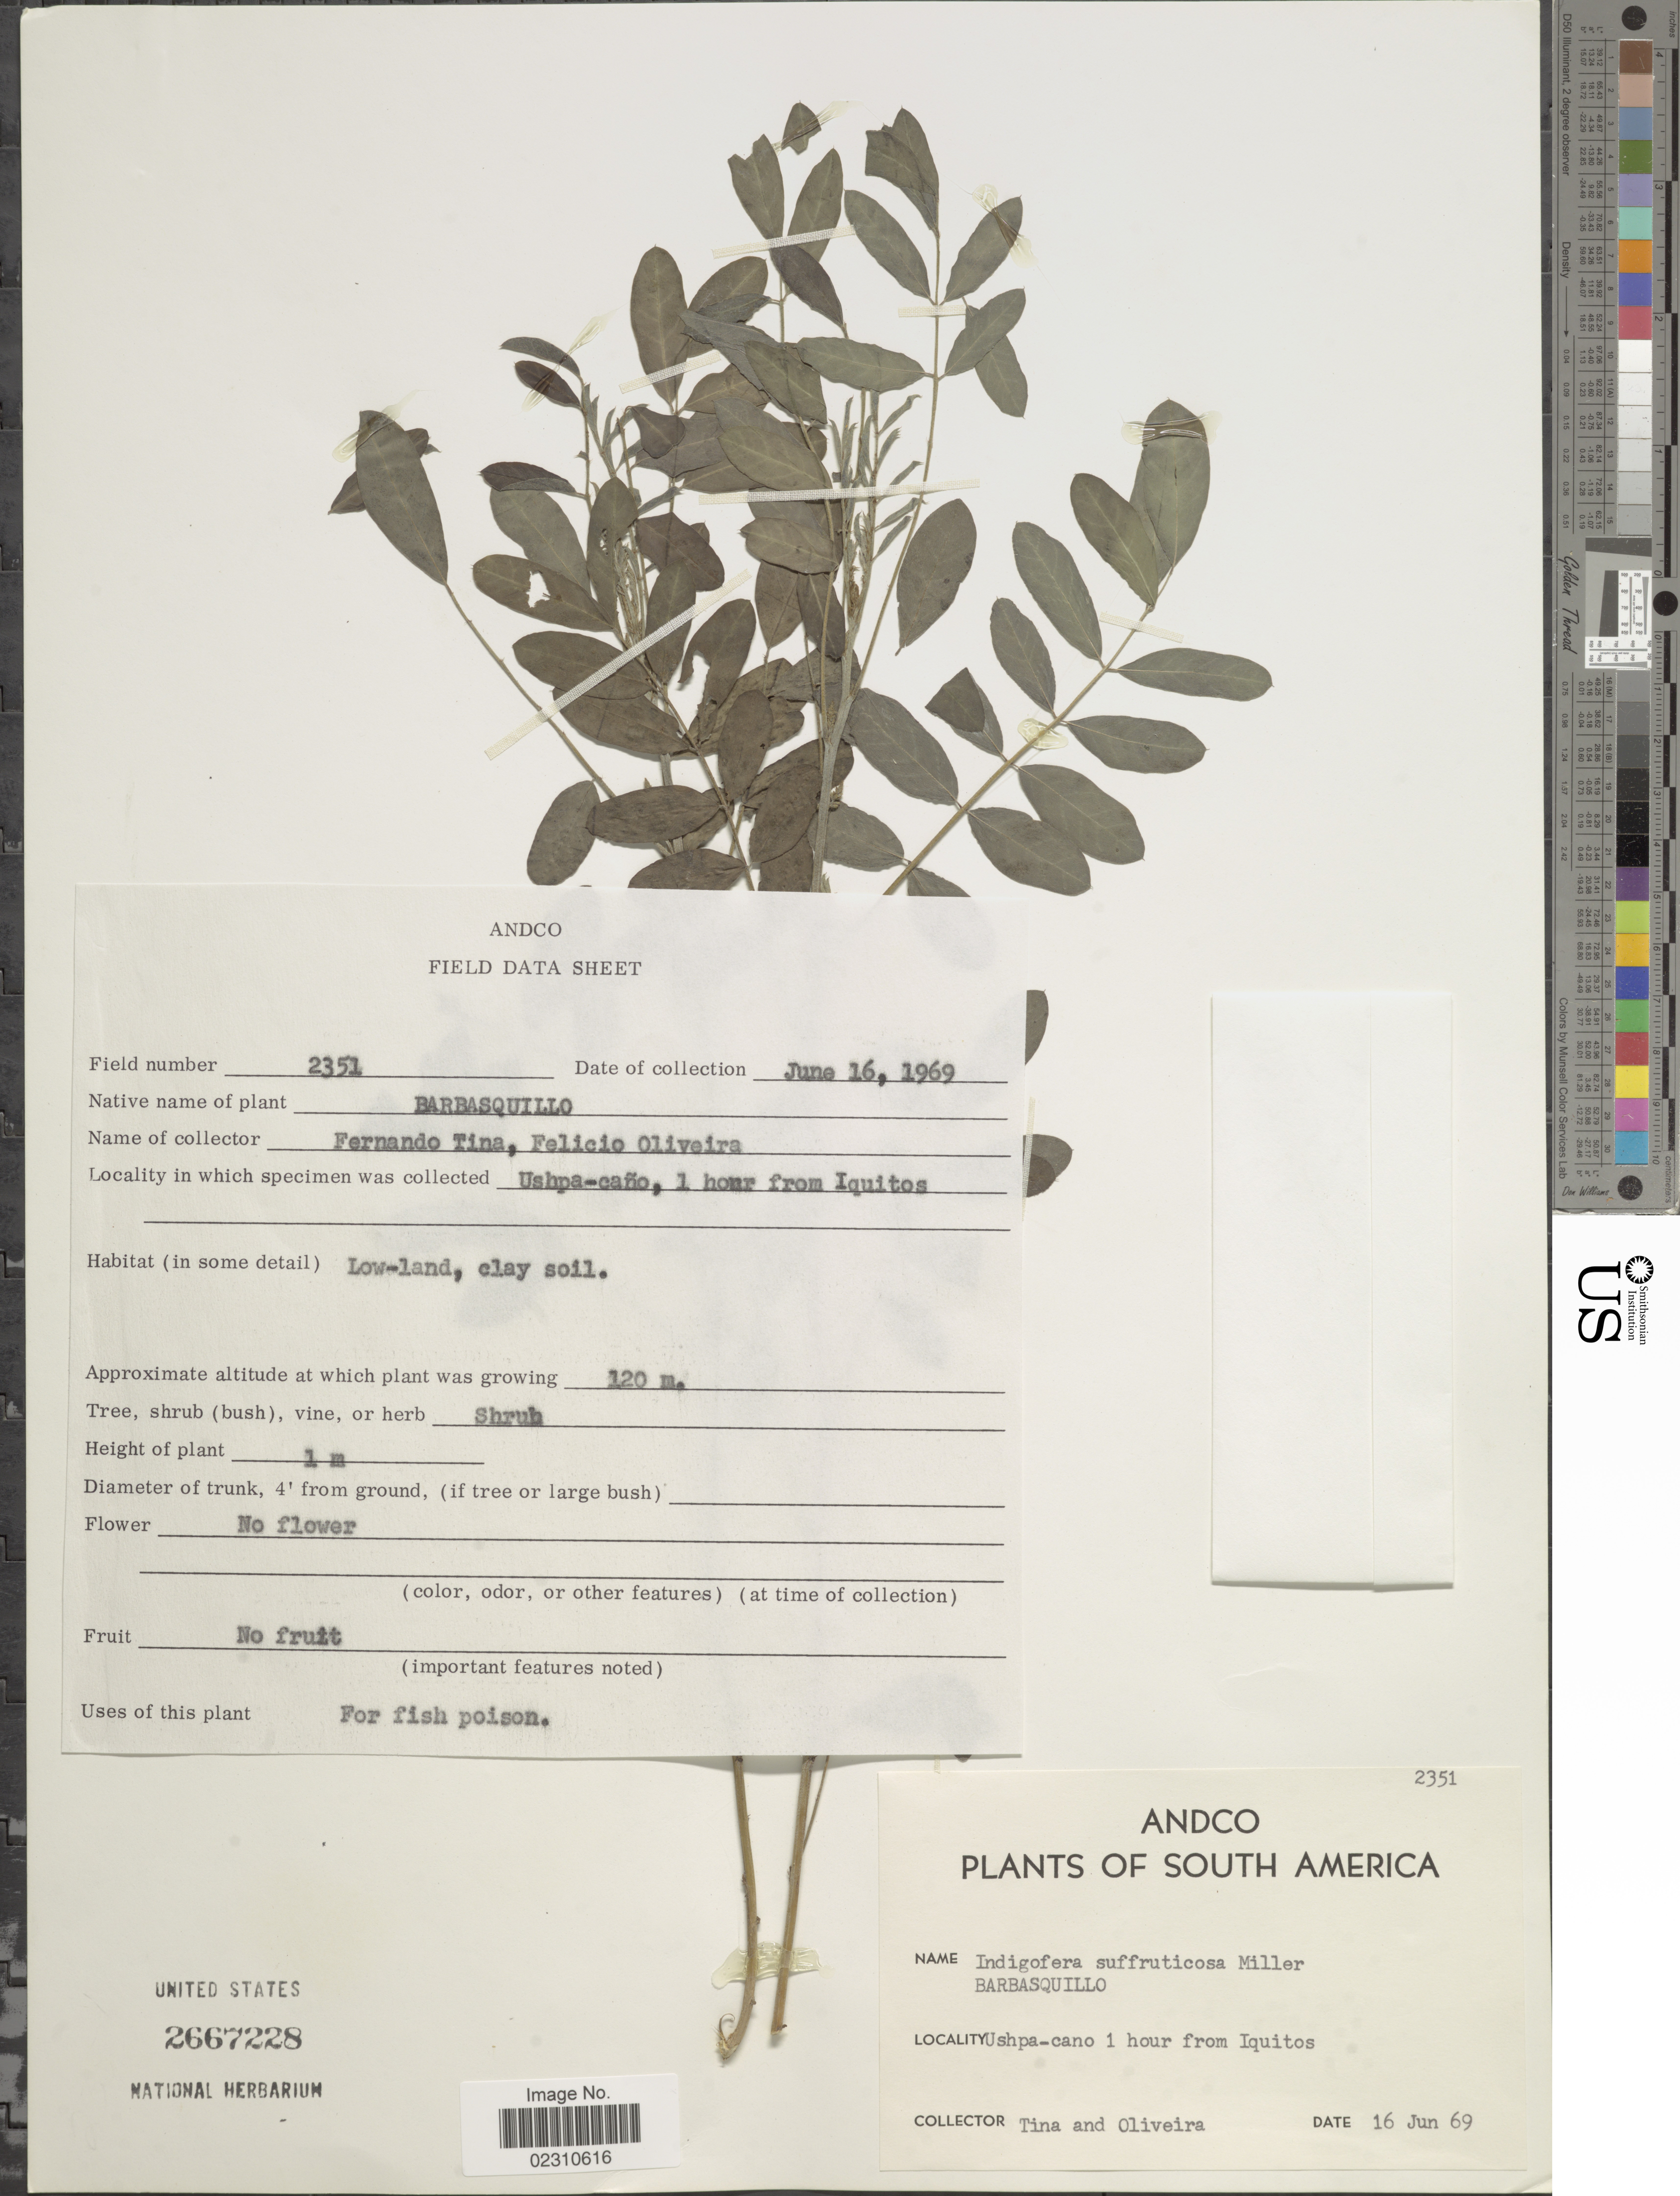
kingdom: Plantae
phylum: Tracheophyta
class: Magnoliopsida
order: Fabales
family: Fabaceae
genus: Indigofera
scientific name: Indigofera suffruticosa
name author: Mill.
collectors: -. Tina & -. Oliveira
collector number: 2351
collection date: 1969-06-16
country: Peru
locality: Andco, South America, Ushpa-cano 1 hour from Iquitos.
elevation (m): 120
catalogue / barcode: US 2667228